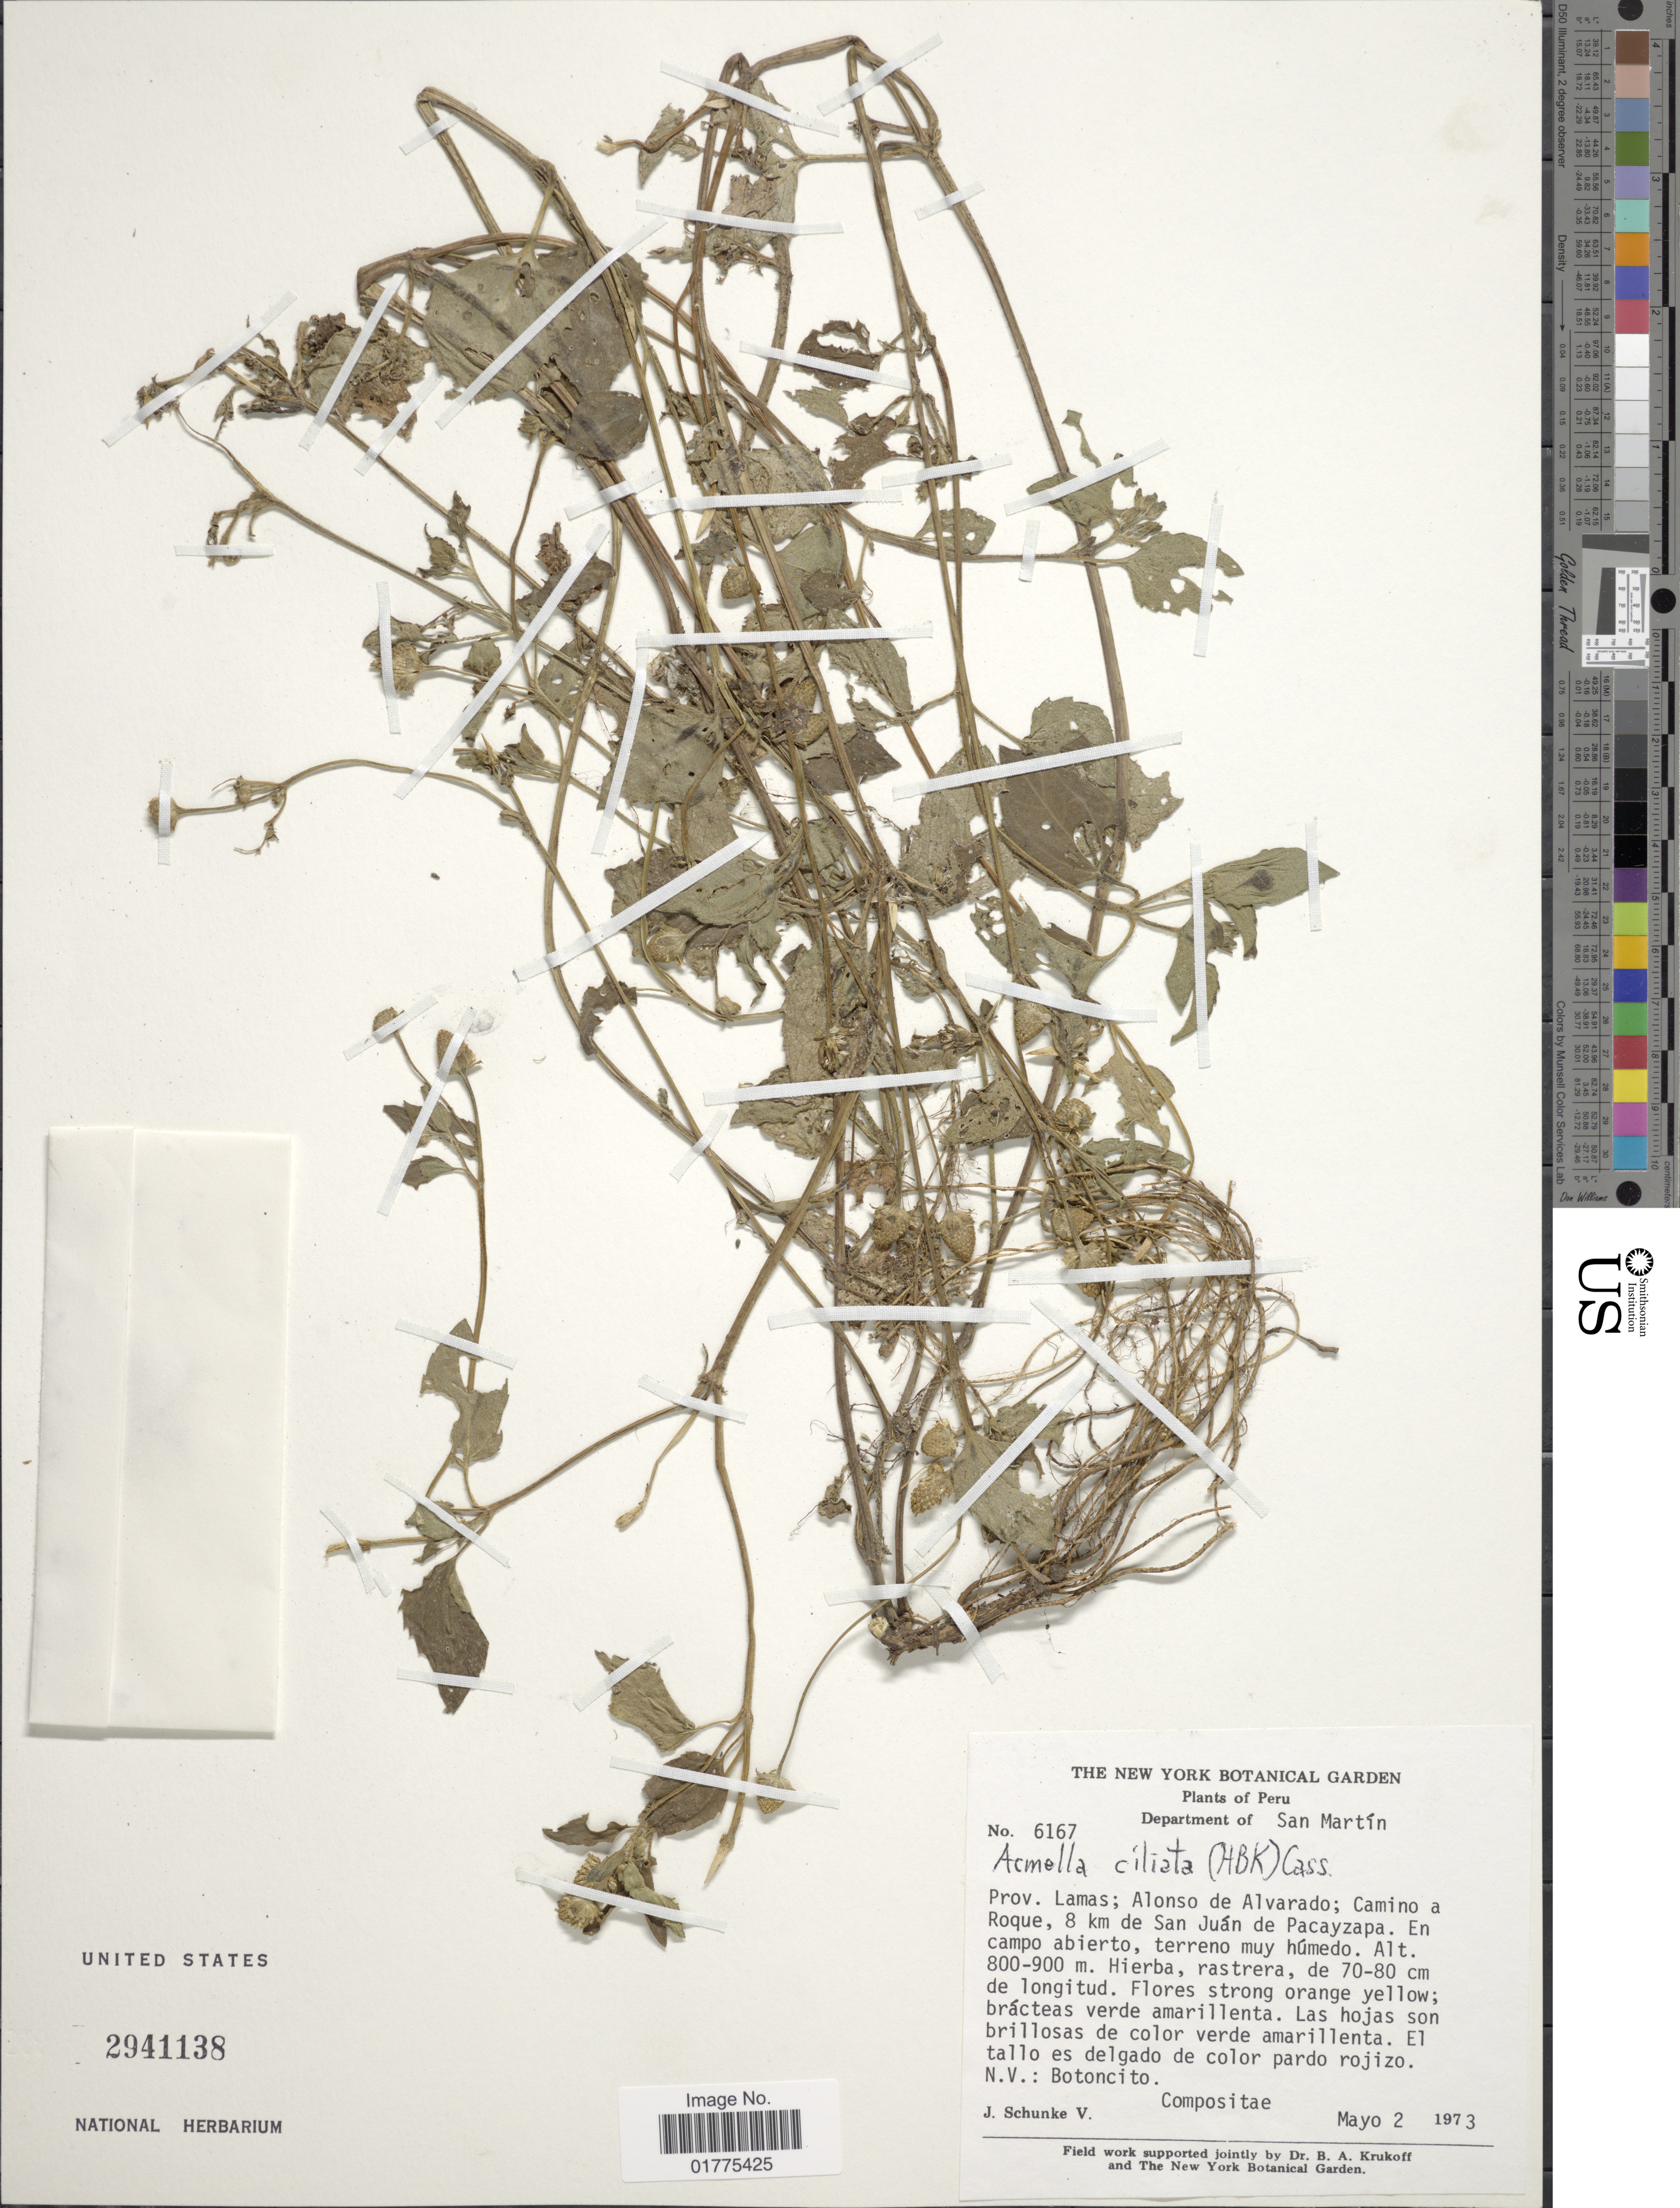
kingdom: Plantae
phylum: Tracheophyta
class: Magnoliopsida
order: Asterales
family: Asteraceae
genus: Acmella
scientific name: Acmella ciliata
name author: (Kunth) Cass.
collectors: J. Schunke Vigo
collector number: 6167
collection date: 1973-05-02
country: Peru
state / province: San Martín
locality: Department of San Martin, Prov. Lamas; Alonso de Alvarado: camino a Roue, 8 km de San Juan de Pacayzapa, En campo abierto, terreno muy humedo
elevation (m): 800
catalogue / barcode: US 2941138